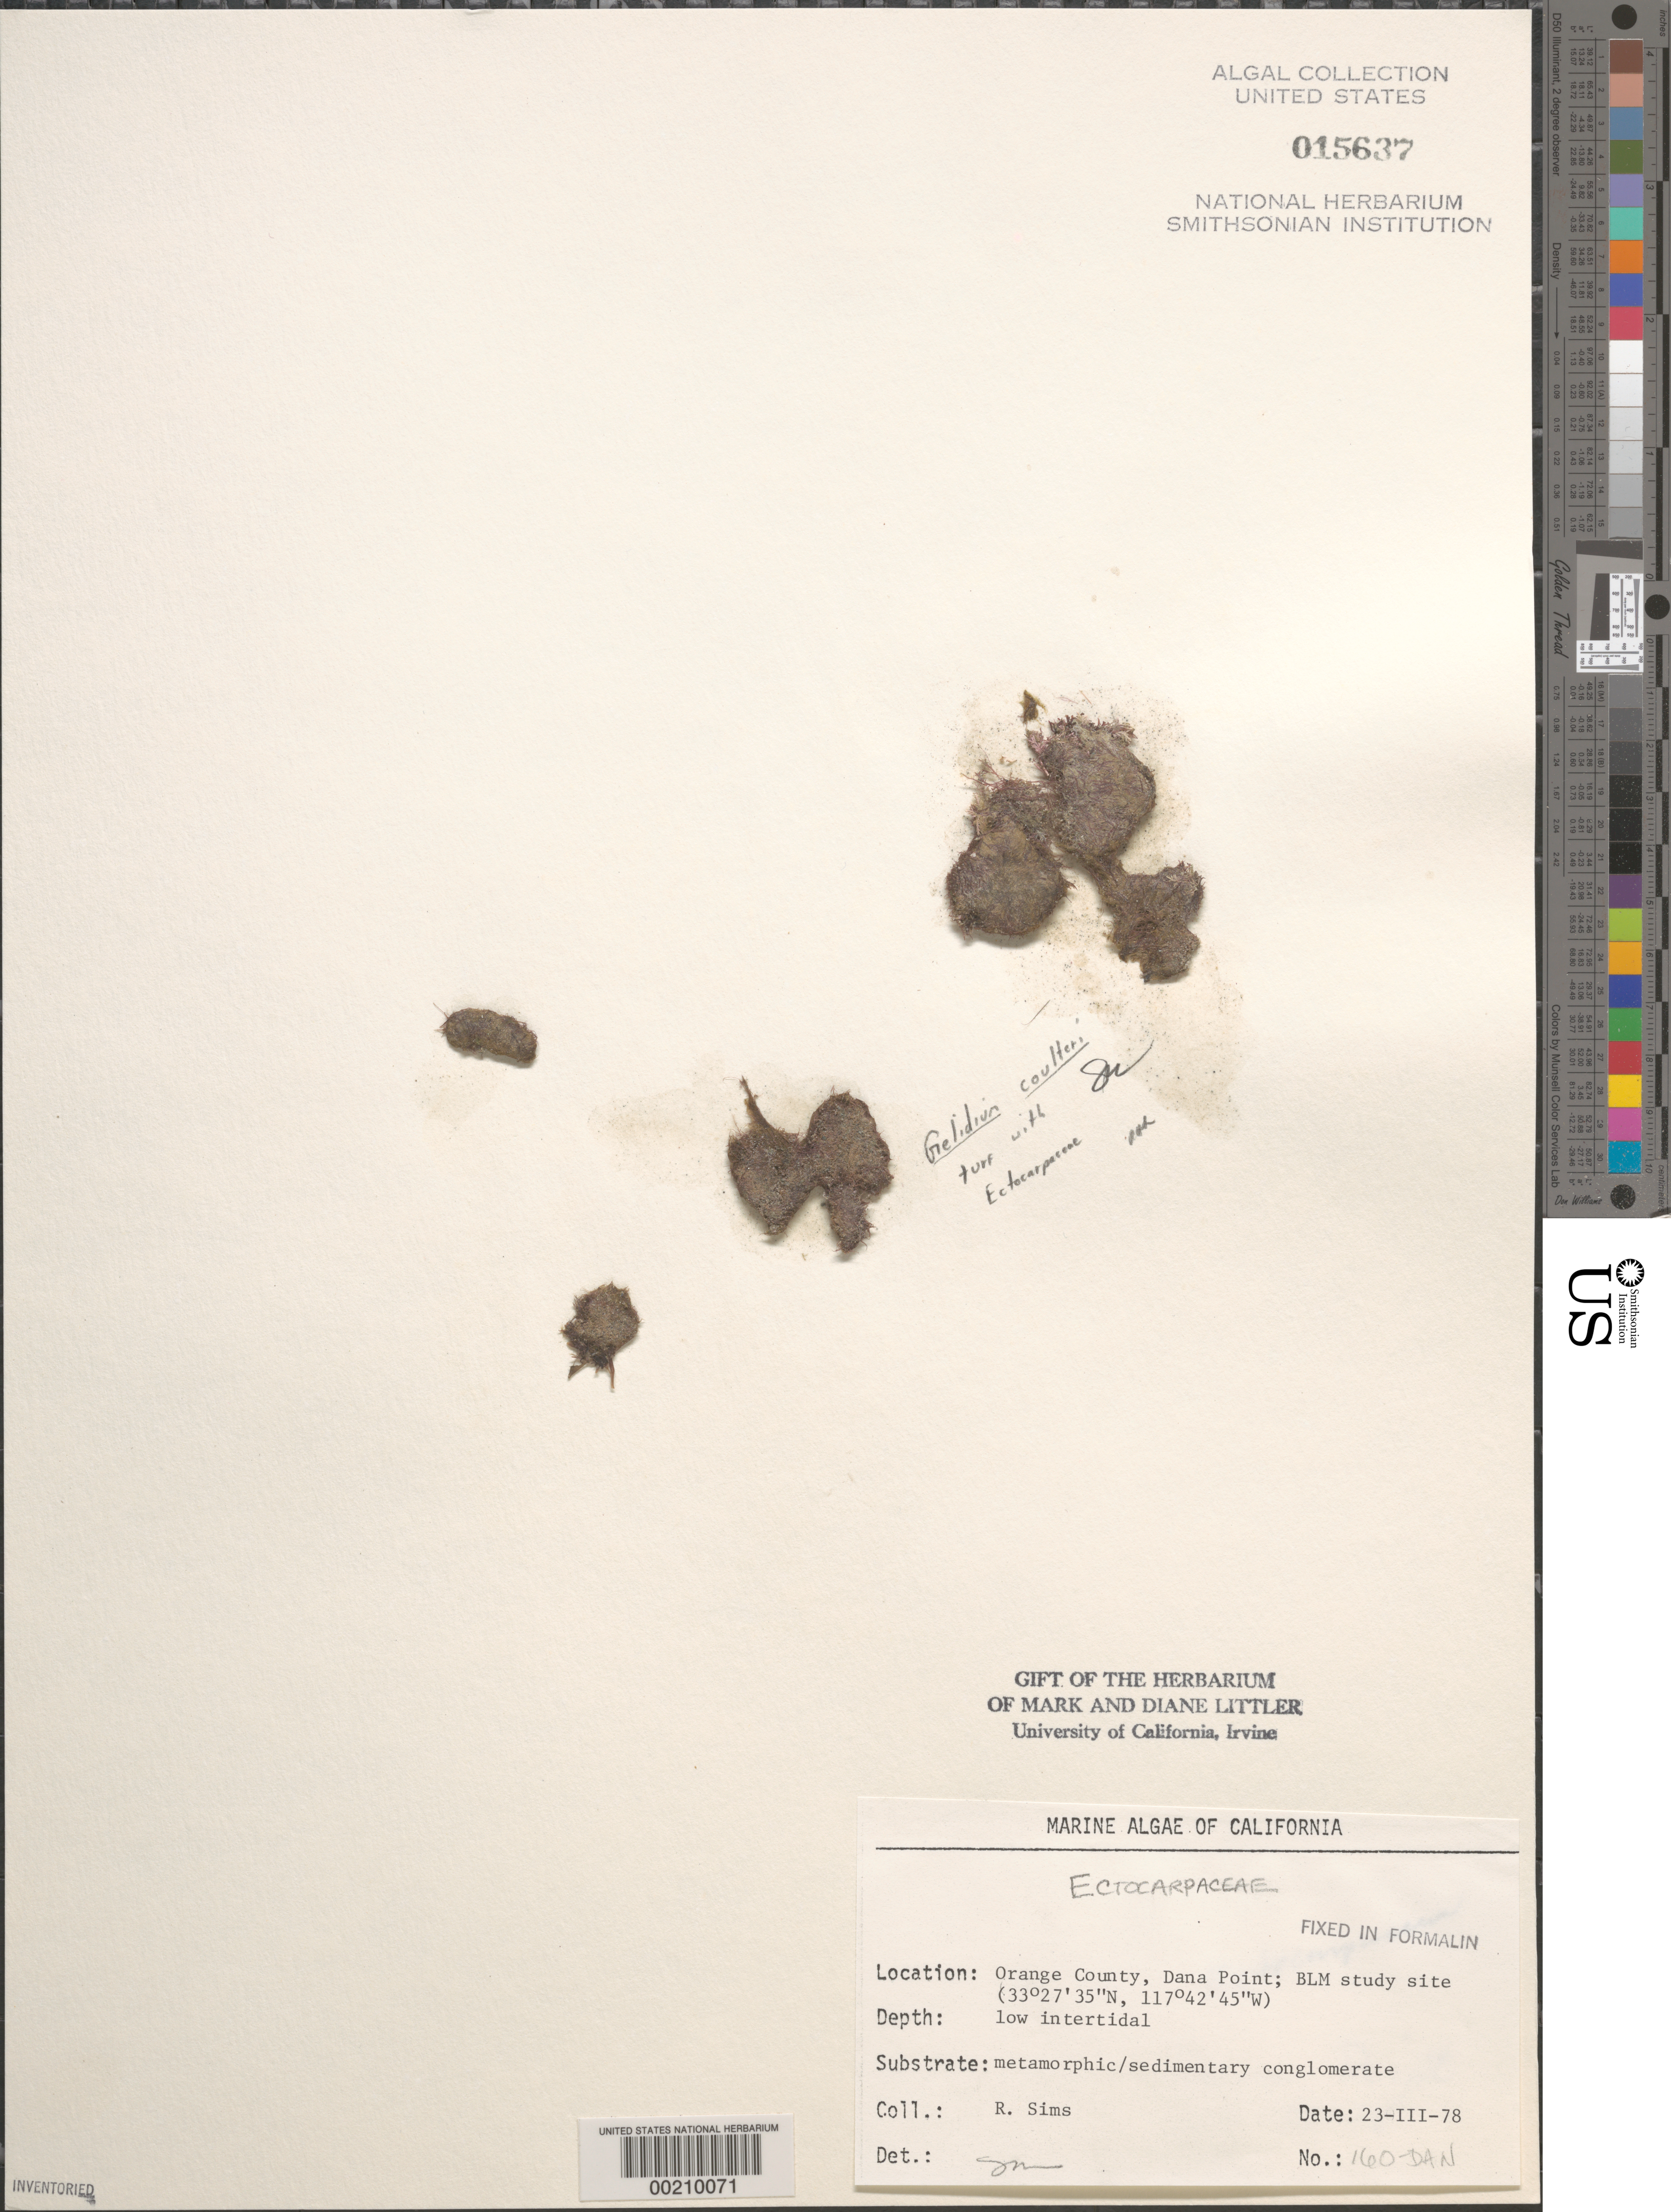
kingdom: Chromista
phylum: Ochrophyta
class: Phaeophyceae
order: Ectocarpales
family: Ectocarpaceae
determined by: Murray, S. N.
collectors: R. H. Sims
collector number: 160-DAN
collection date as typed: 23 Mar 1978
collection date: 1978-03-23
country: United States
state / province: California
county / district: Orange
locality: Dana Point, 1 km north of marina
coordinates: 33 27'35"N, 117 42'45"W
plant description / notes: BLM-SOCALBIGHT Rocky Intertidal Survey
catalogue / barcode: US 15637